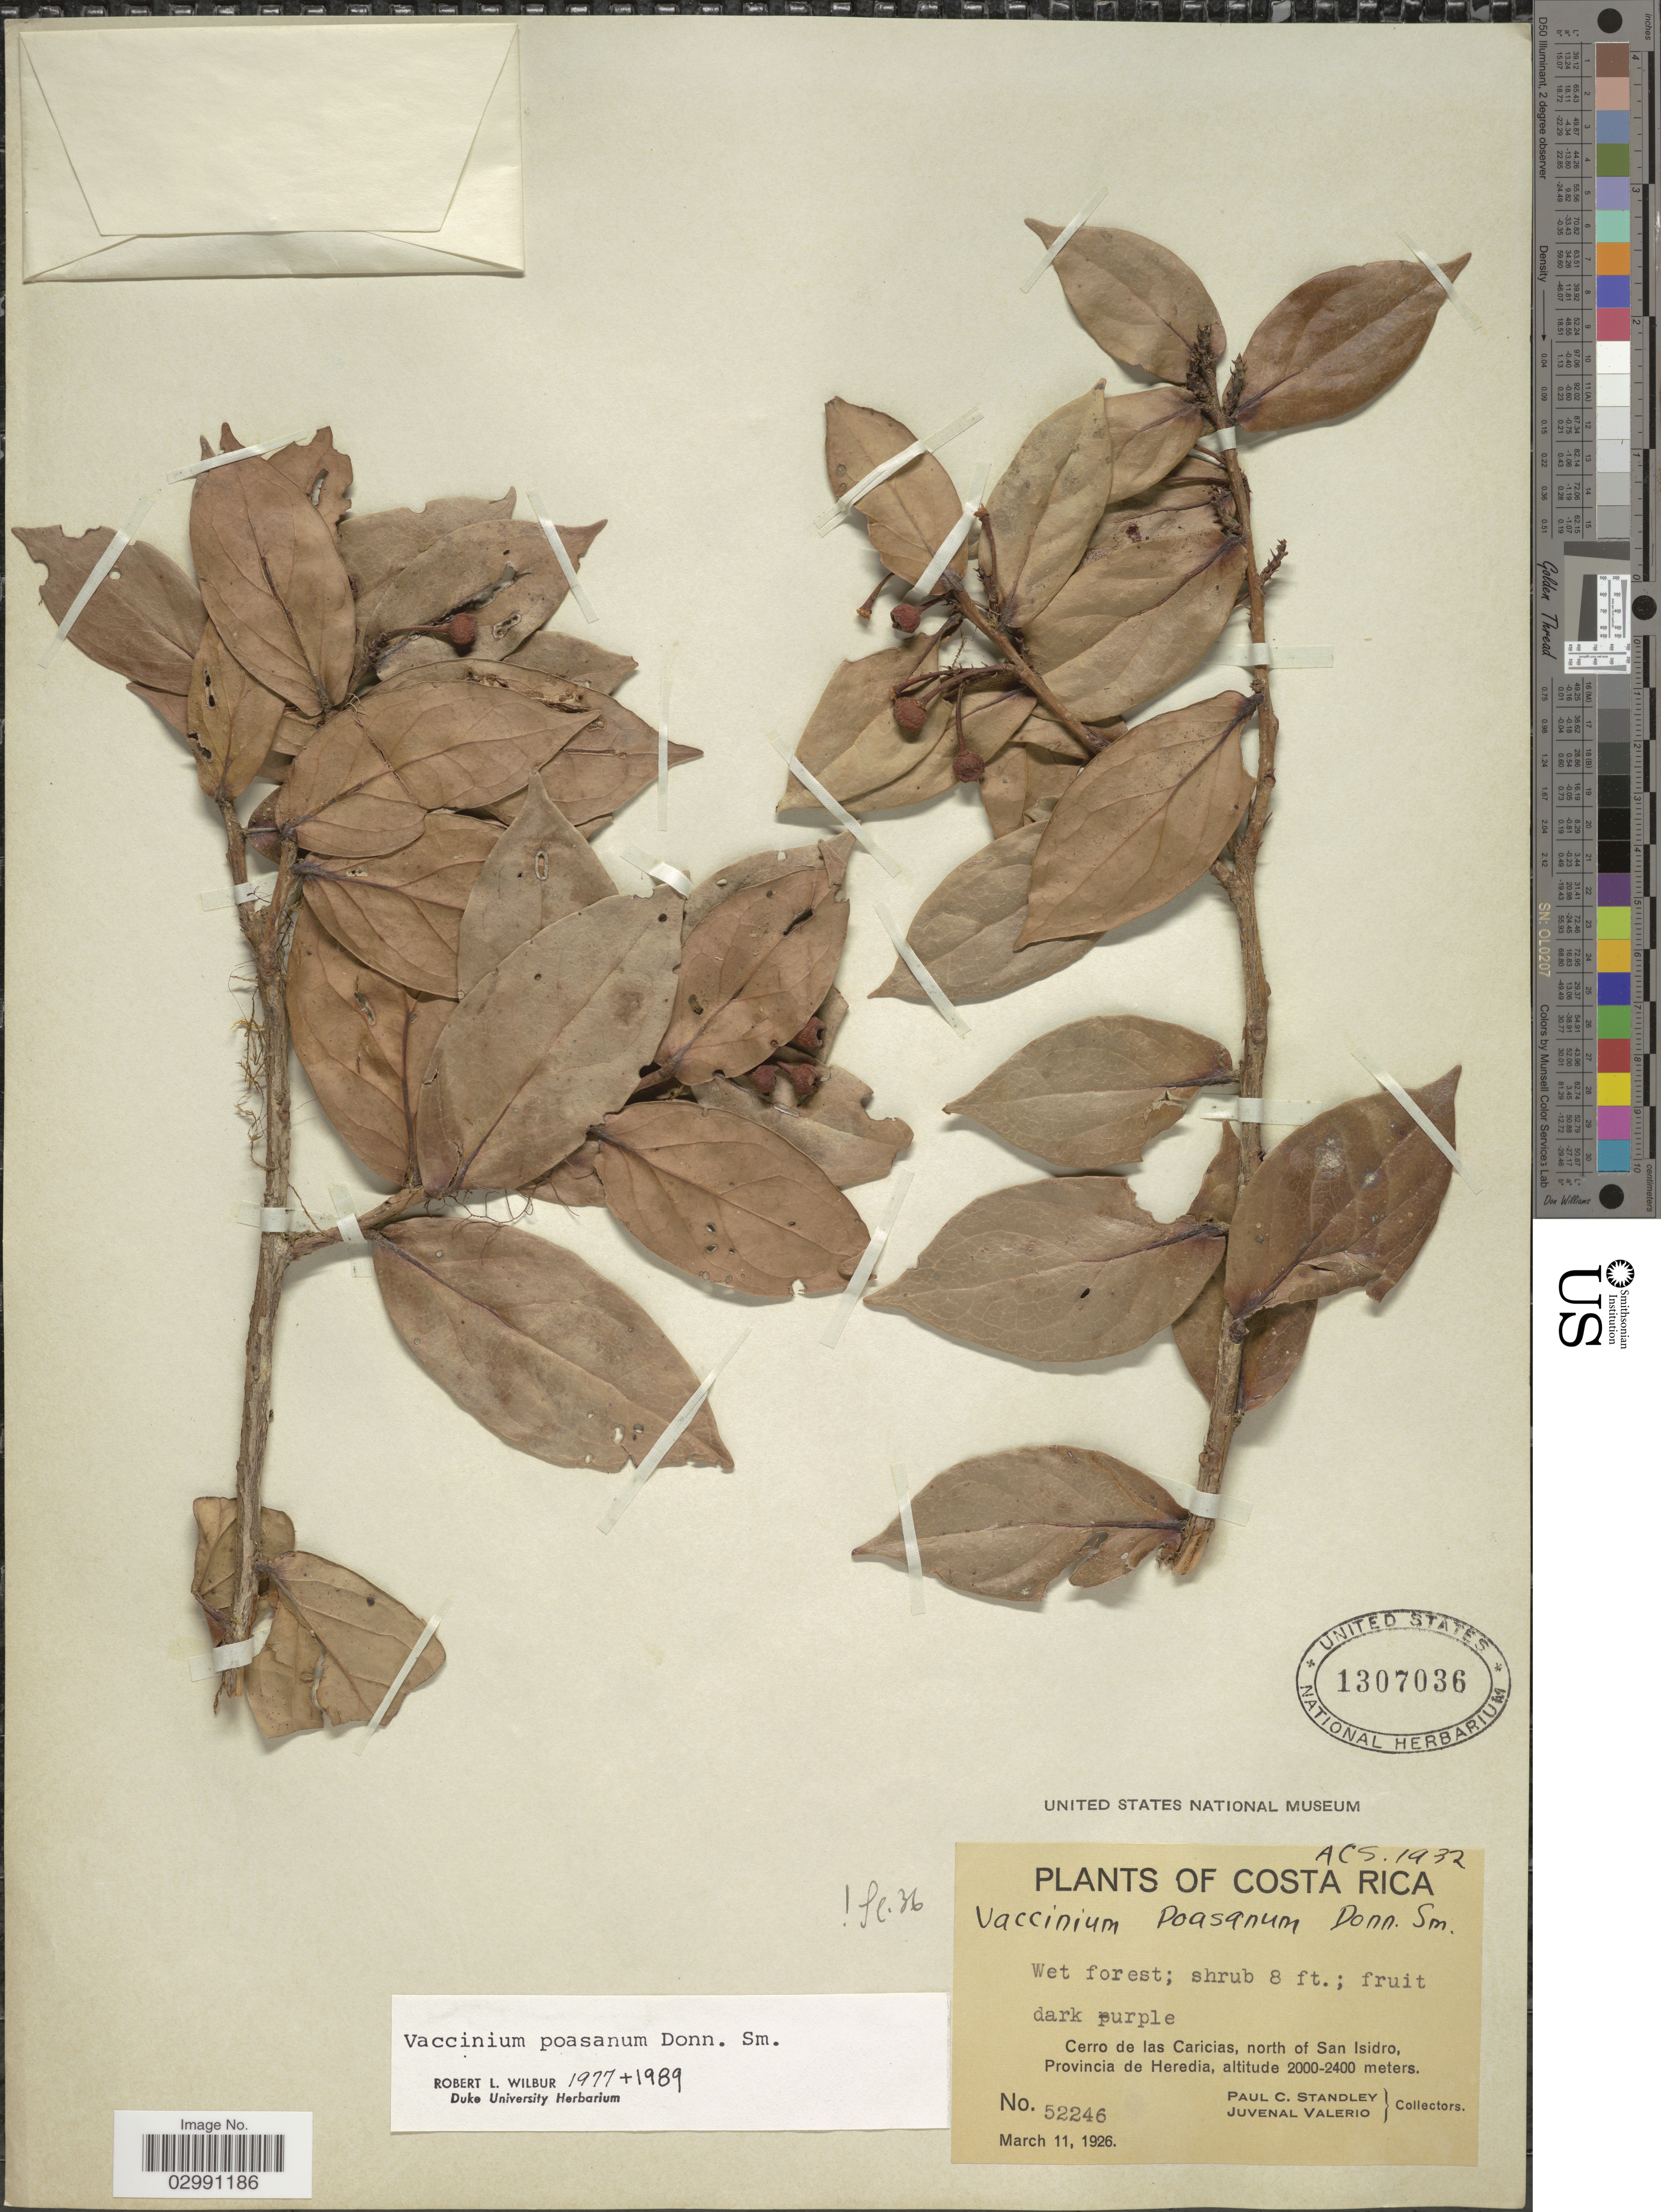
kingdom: Plantae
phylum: Tracheophyta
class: Magnoliopsida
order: Ericales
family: Ericaceae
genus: Vaccinium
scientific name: Vaccinium poasanum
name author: Donn. Sm.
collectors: P. C. Standley & J. Valerio R.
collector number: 52246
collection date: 1926-03-11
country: Costa Rica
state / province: Heredia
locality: Cerro de las Caricias, north of San Isidro.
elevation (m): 2000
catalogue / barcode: US 1307036